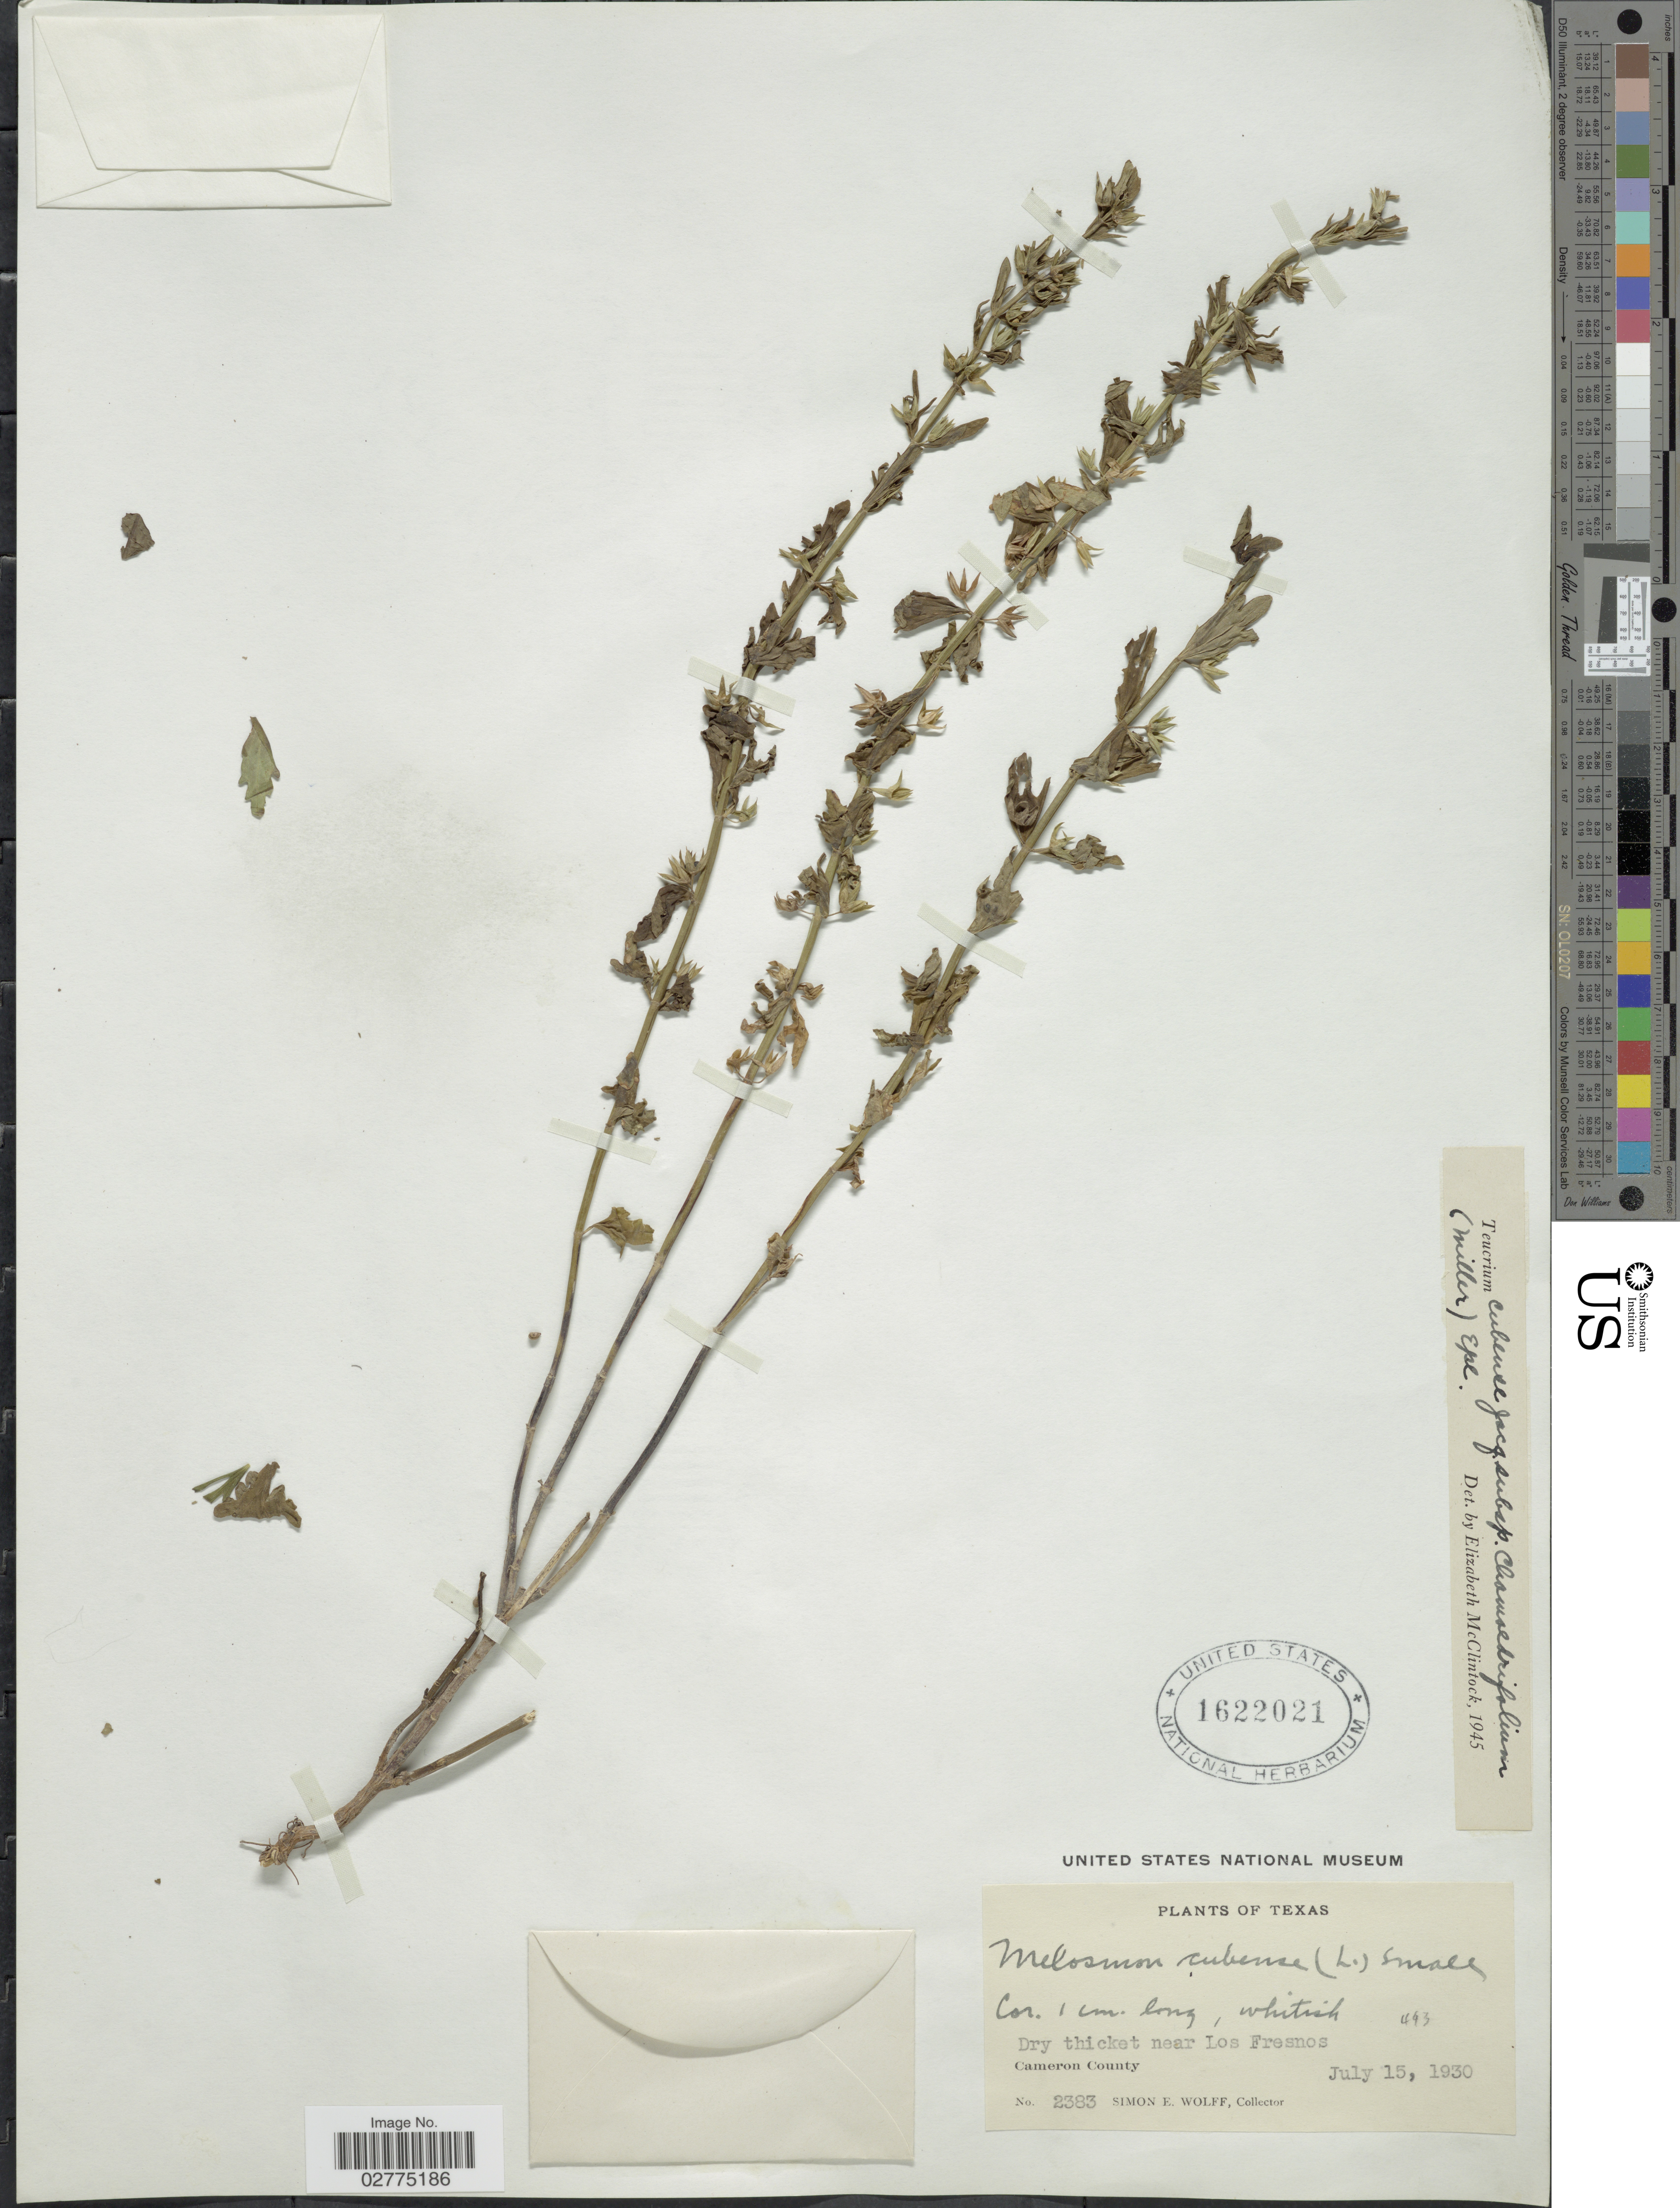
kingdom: Plantae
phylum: Tracheophyta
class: Magnoliopsida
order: Lamiales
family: Lamiaceae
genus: Teucrium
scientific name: Teucrium cubense subsp. chamaedrifolium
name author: Jacq.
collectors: S. E. Wolff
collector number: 2383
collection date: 1930-07-15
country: United States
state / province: Texas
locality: Cameron County, Dry thicket near Los Fresnos.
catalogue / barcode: US 1622021